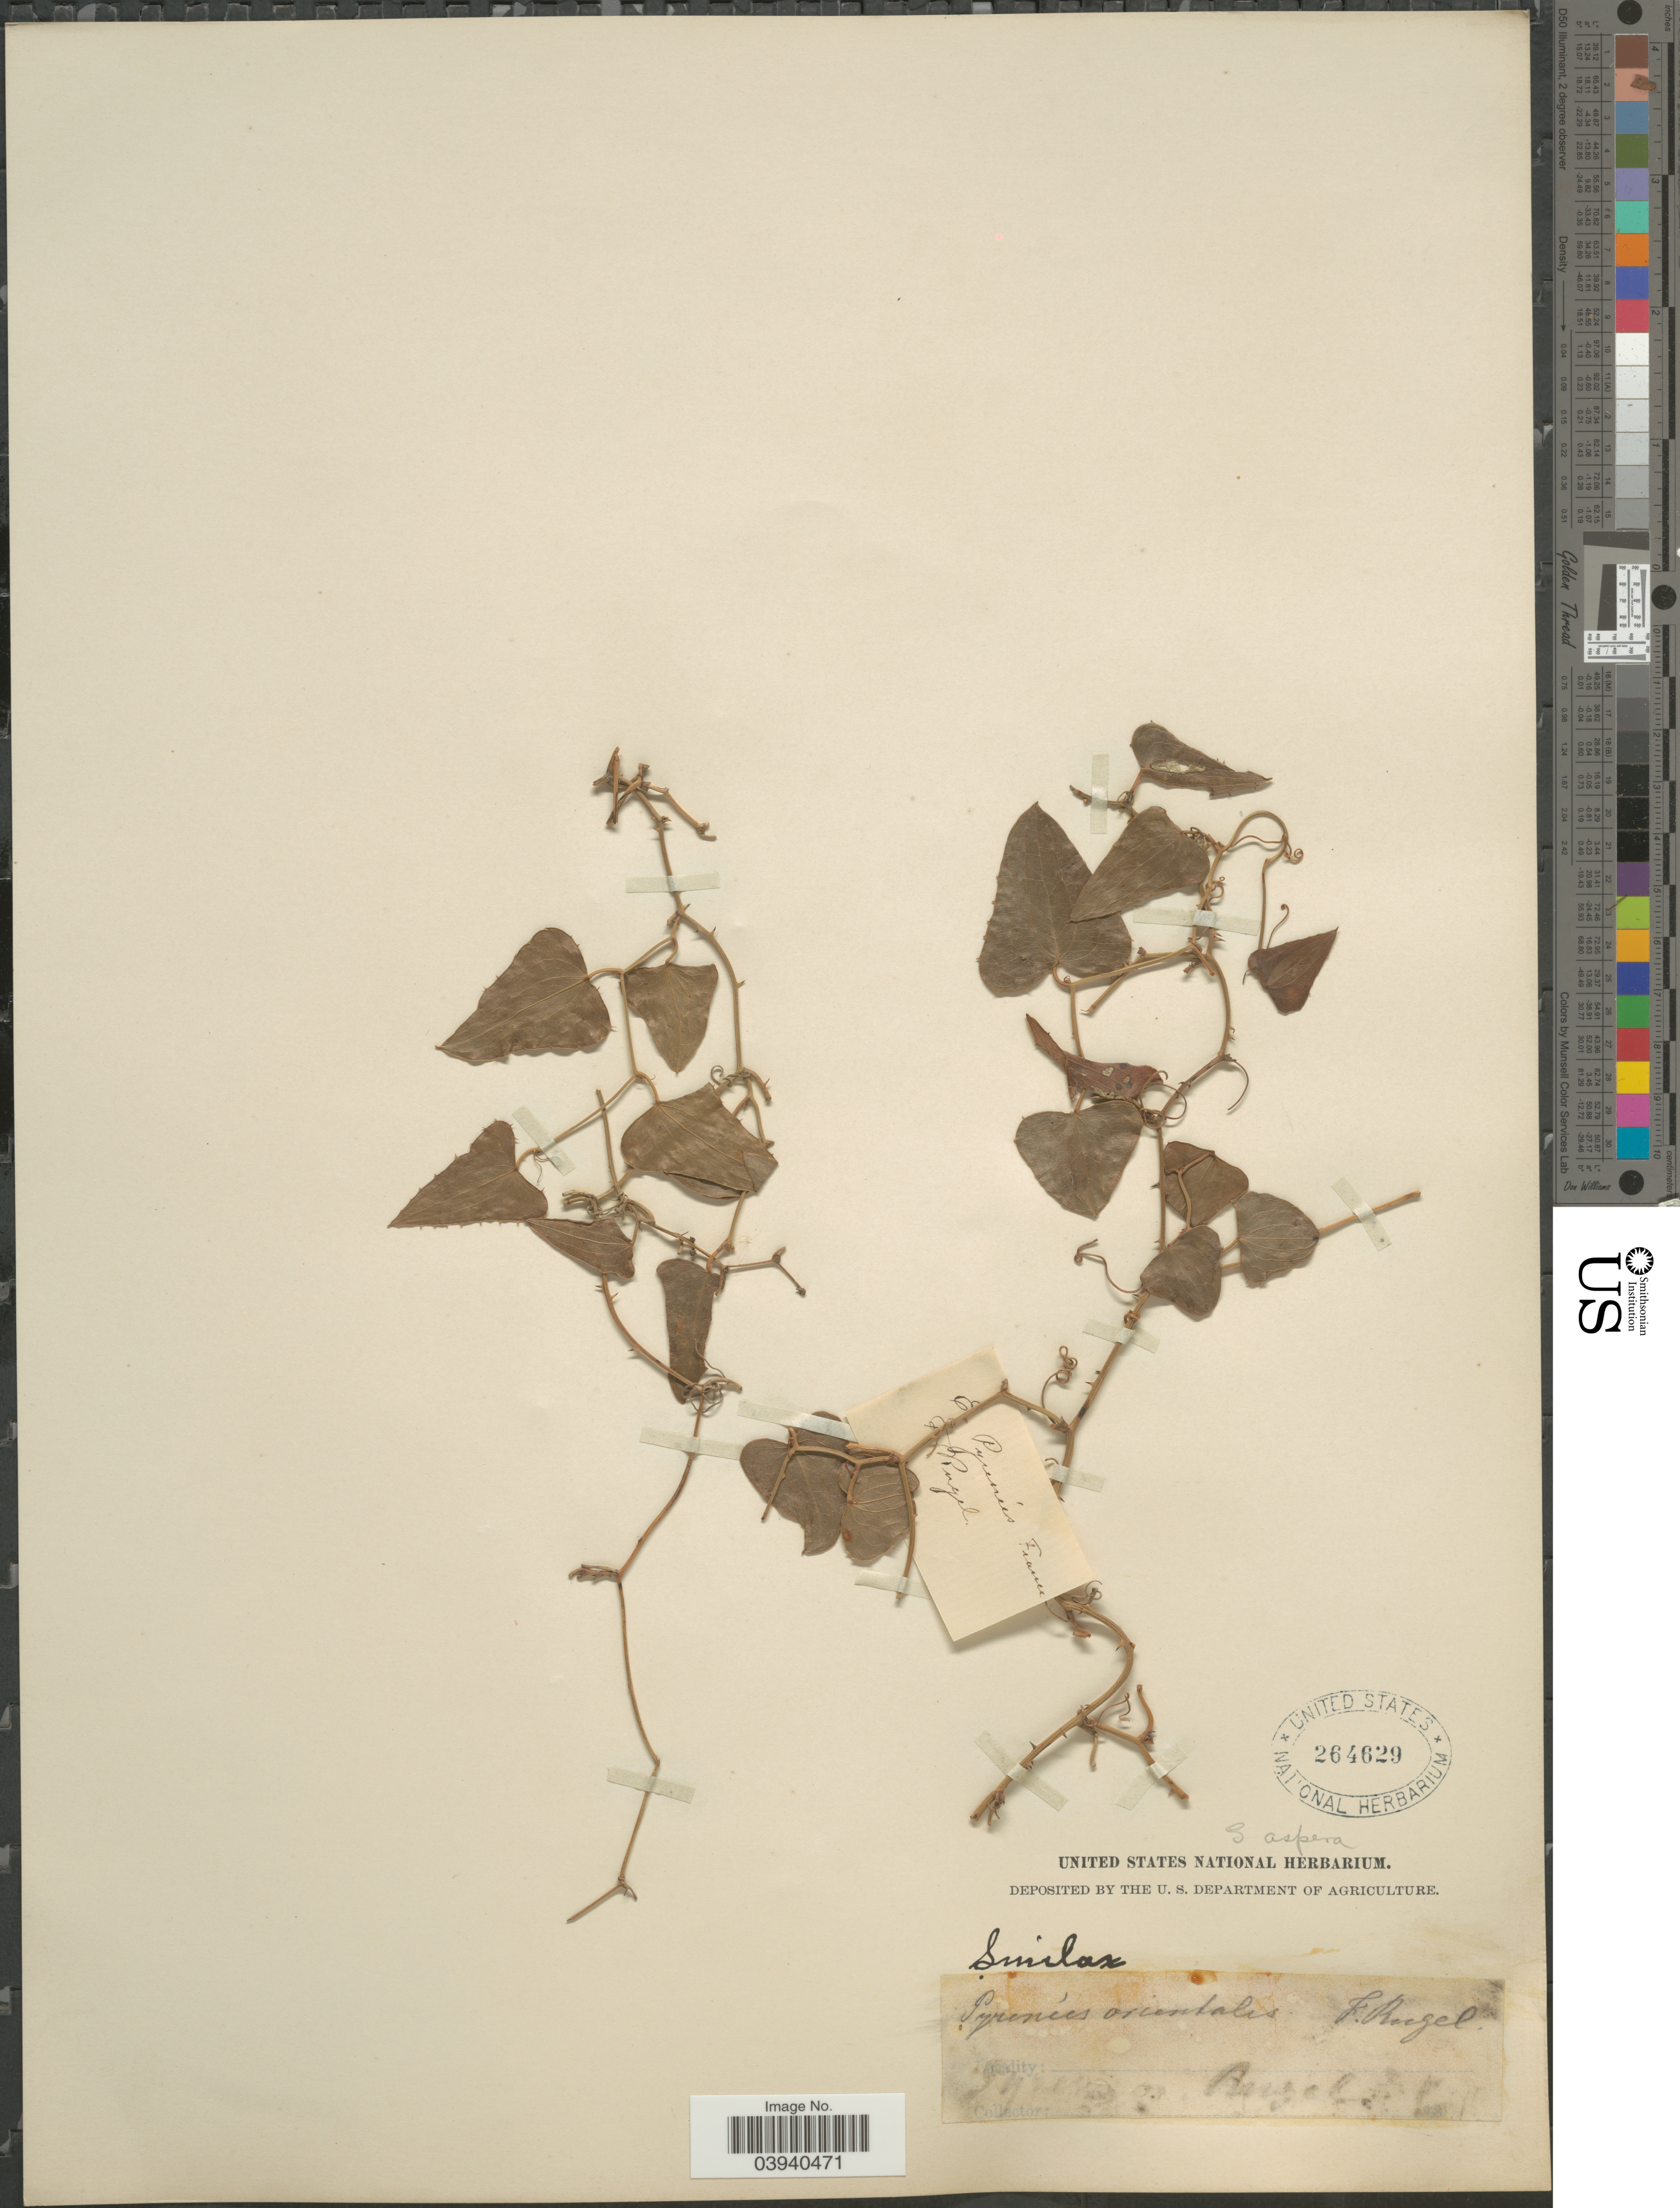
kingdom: Plantae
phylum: Tracheophyta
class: Liliopsida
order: Liliales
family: Smilacaceae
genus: Smilax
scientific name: Smilax aspera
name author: L.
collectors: F. Rugel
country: France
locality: E Pyrenées. Pyrenées orientales.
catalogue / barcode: US 264629